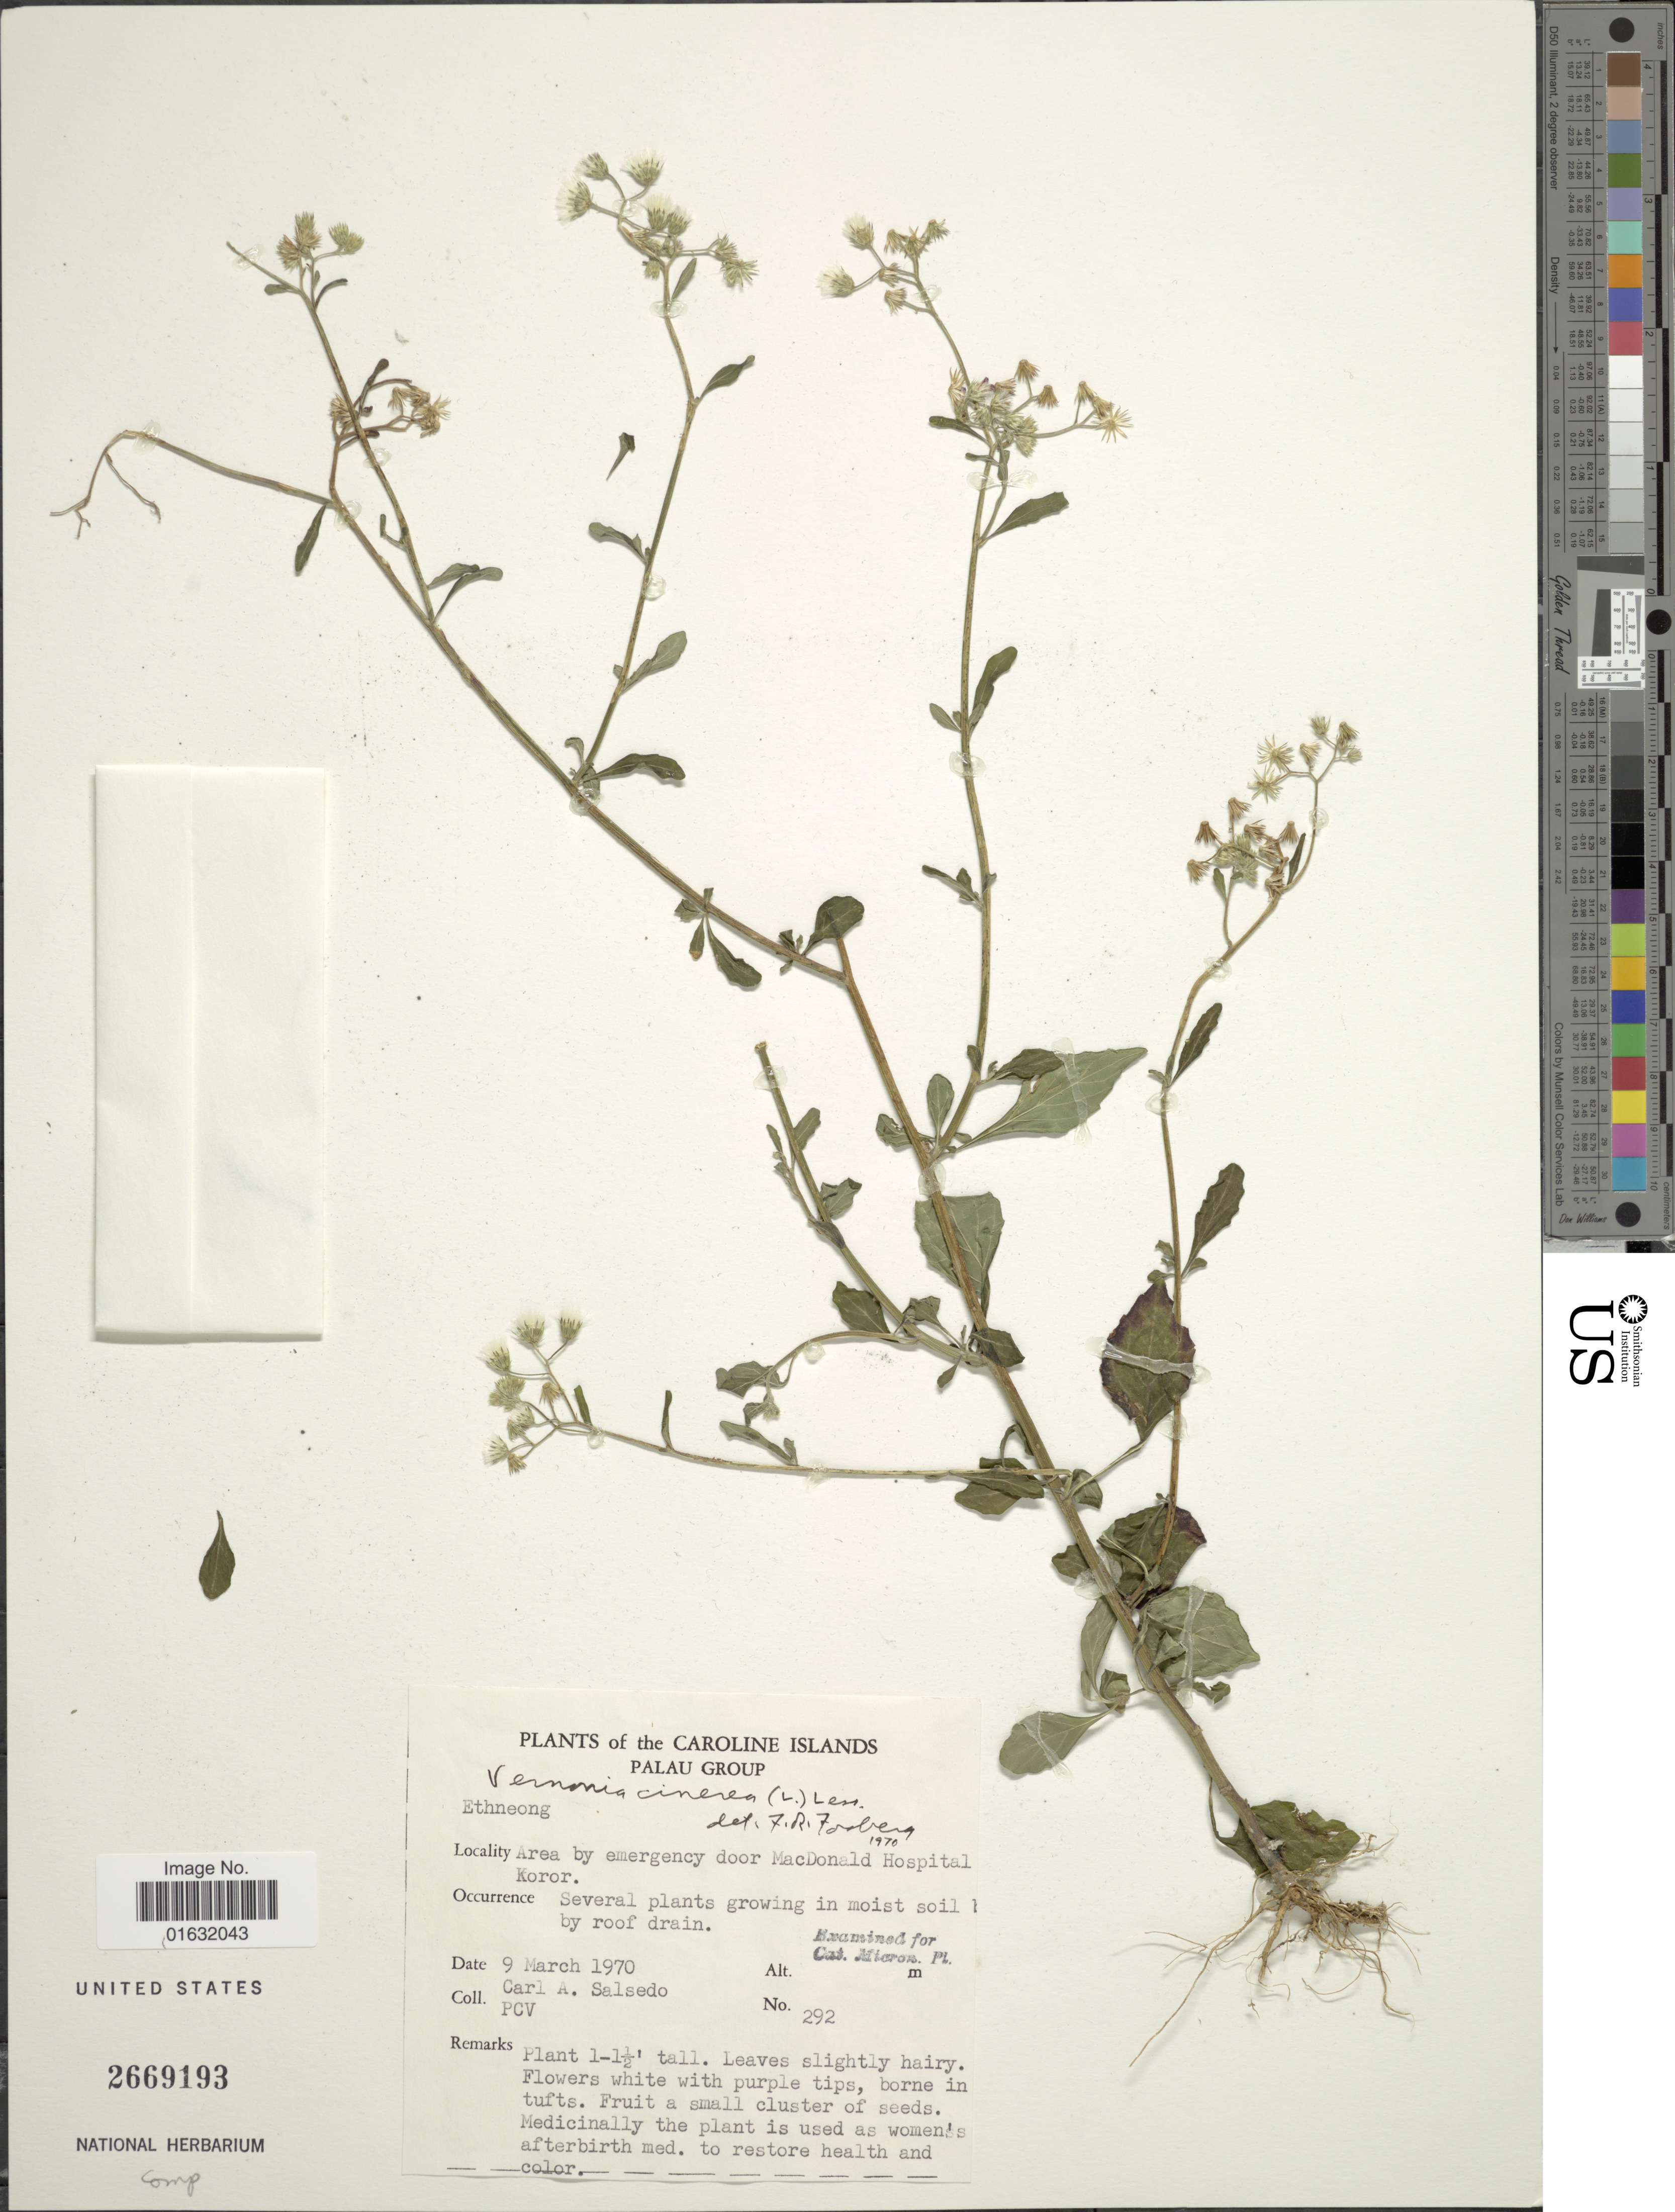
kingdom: Plantae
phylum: Tracheophyta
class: Magnoliopsida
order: Asterales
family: Asteraceae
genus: Cyanthillium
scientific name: Cyanthillium cinereum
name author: (L.) H. Rob.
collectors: C.A. Salsedo & P.C.V.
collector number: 292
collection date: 1970-03-09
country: Palau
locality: The Caroline Islands, Palau Group, area by emergency door MacDonal Hospital Koror.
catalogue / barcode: US 2669193